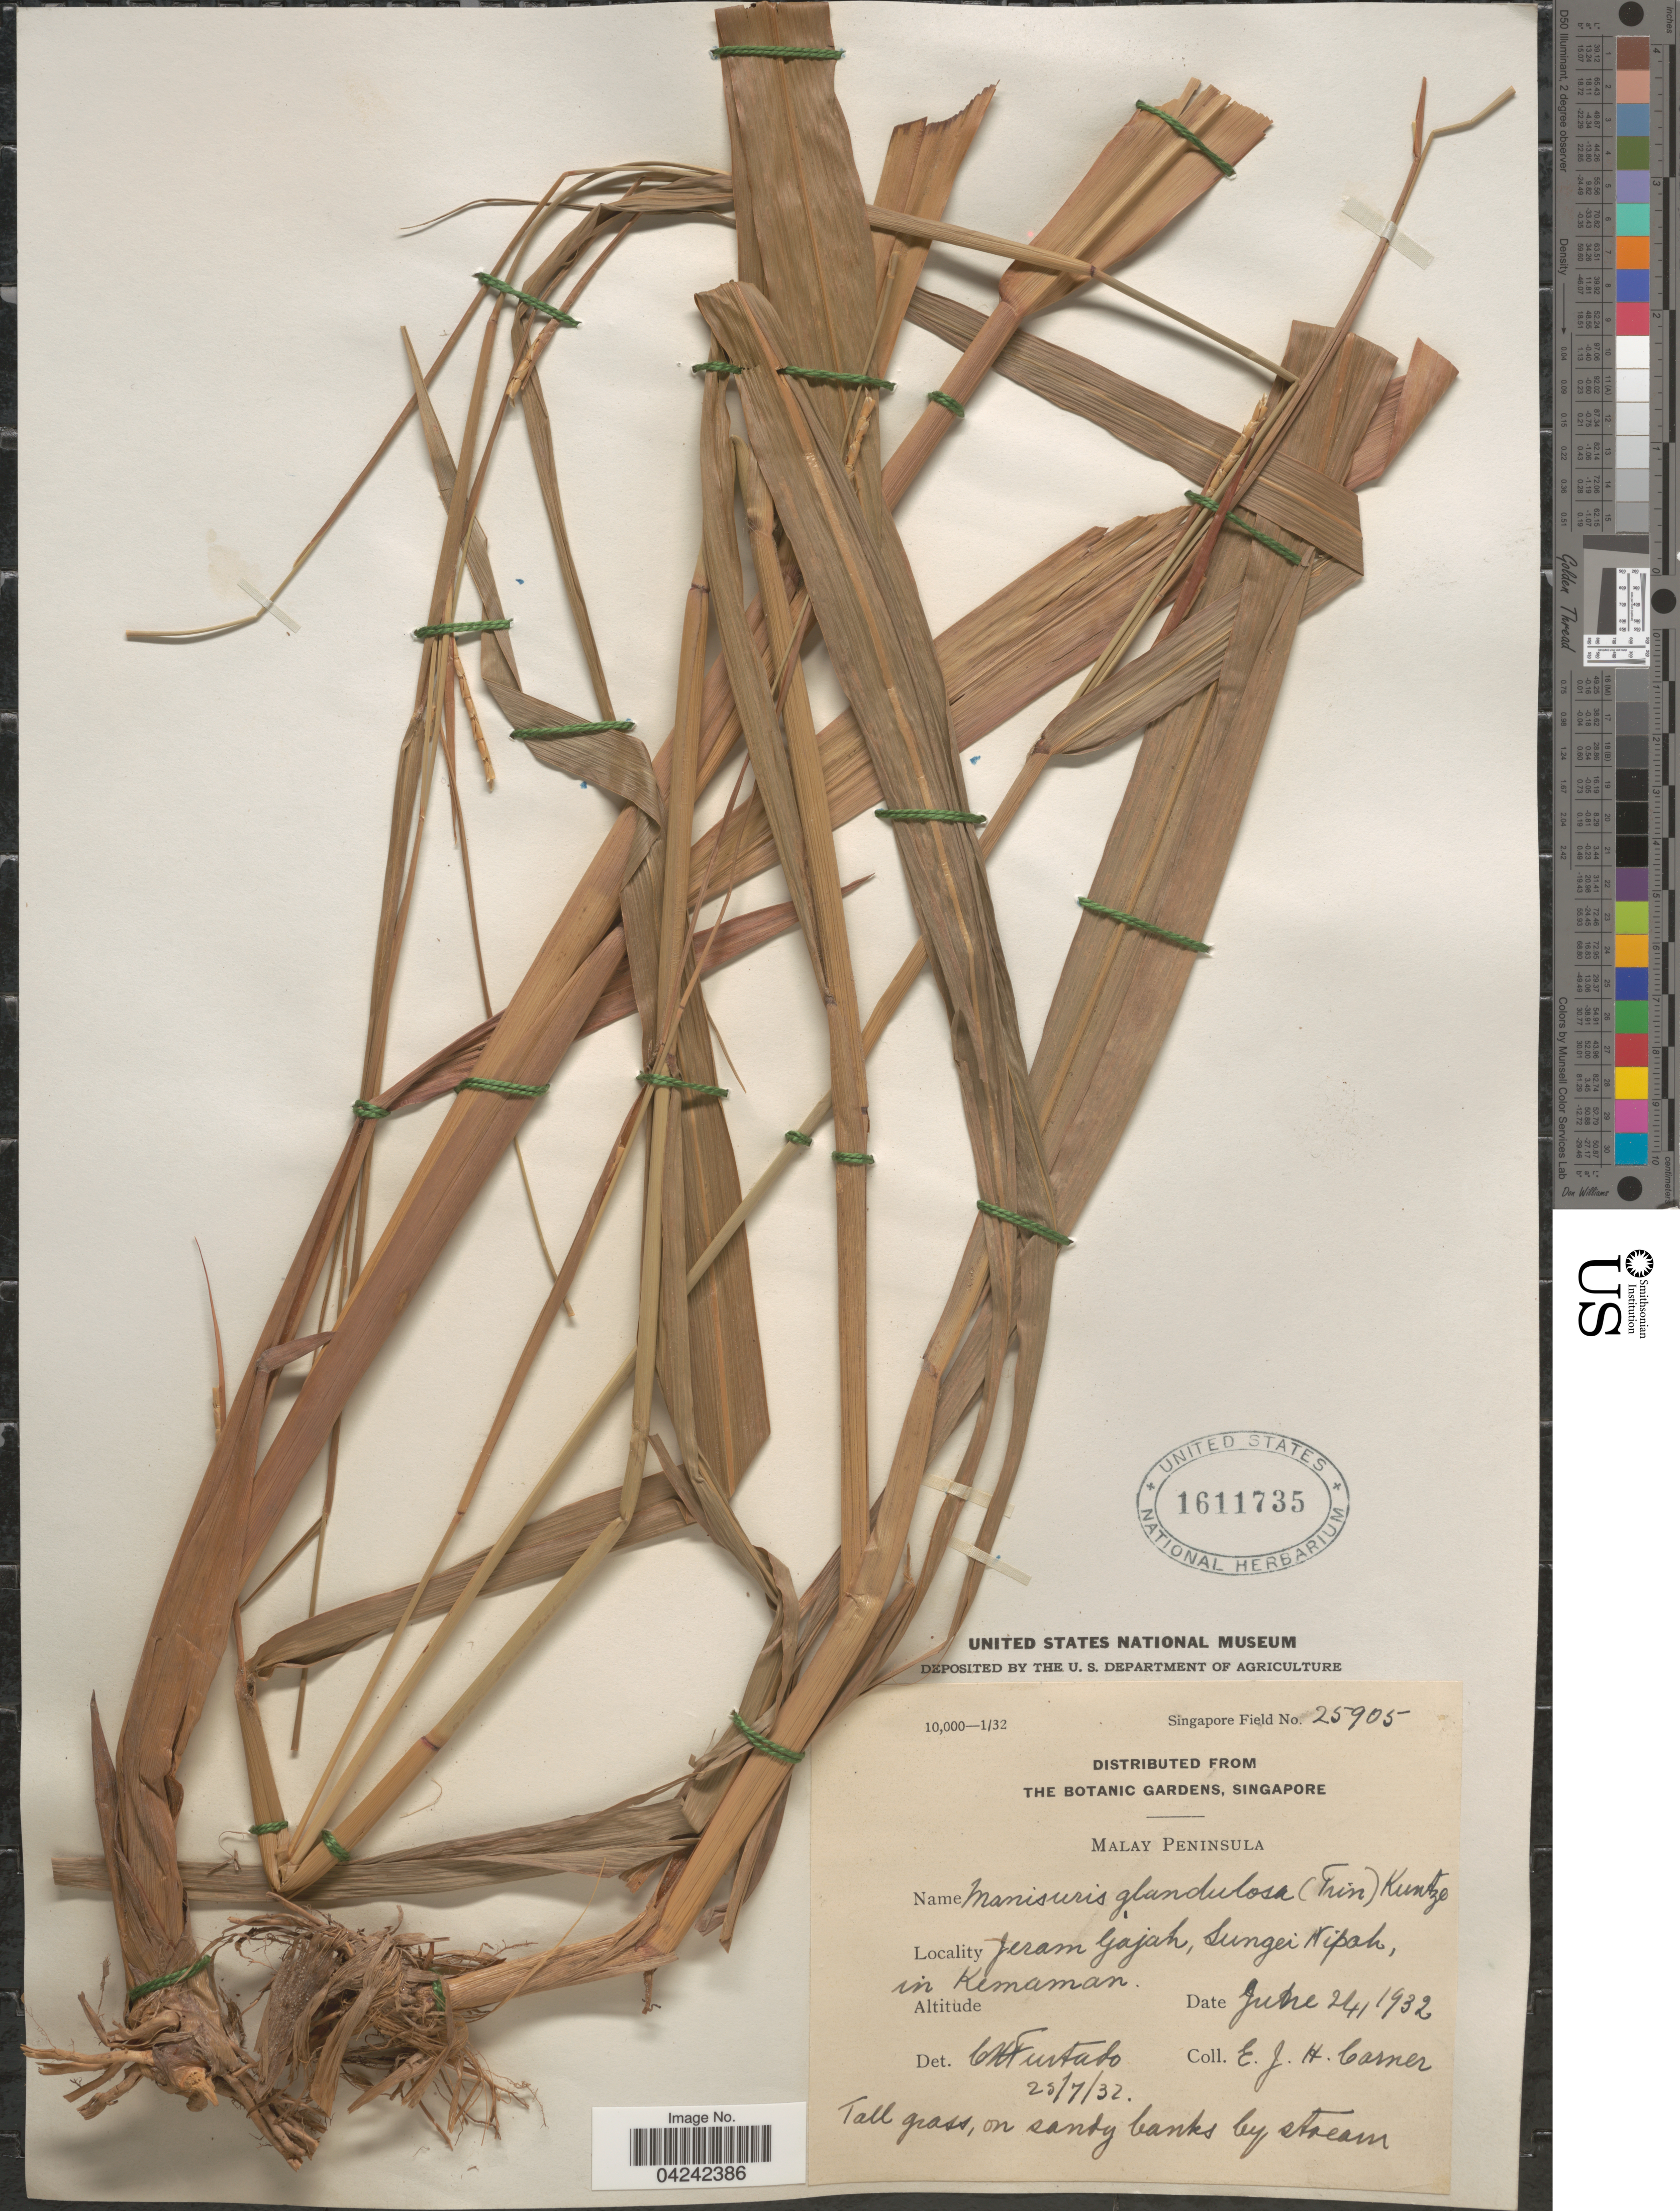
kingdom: Plantae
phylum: Tracheophyta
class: Liliopsida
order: Poales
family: Poaceae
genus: Rottboellia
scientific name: Rottboellia glandulosa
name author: Trin.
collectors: E. Corner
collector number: Singapore Field 25905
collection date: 1932-06-24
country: Malaysia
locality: Malay Peninsula. Jeram Gajah, Sungei Kipah, in Kemaman.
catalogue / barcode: US 1611735